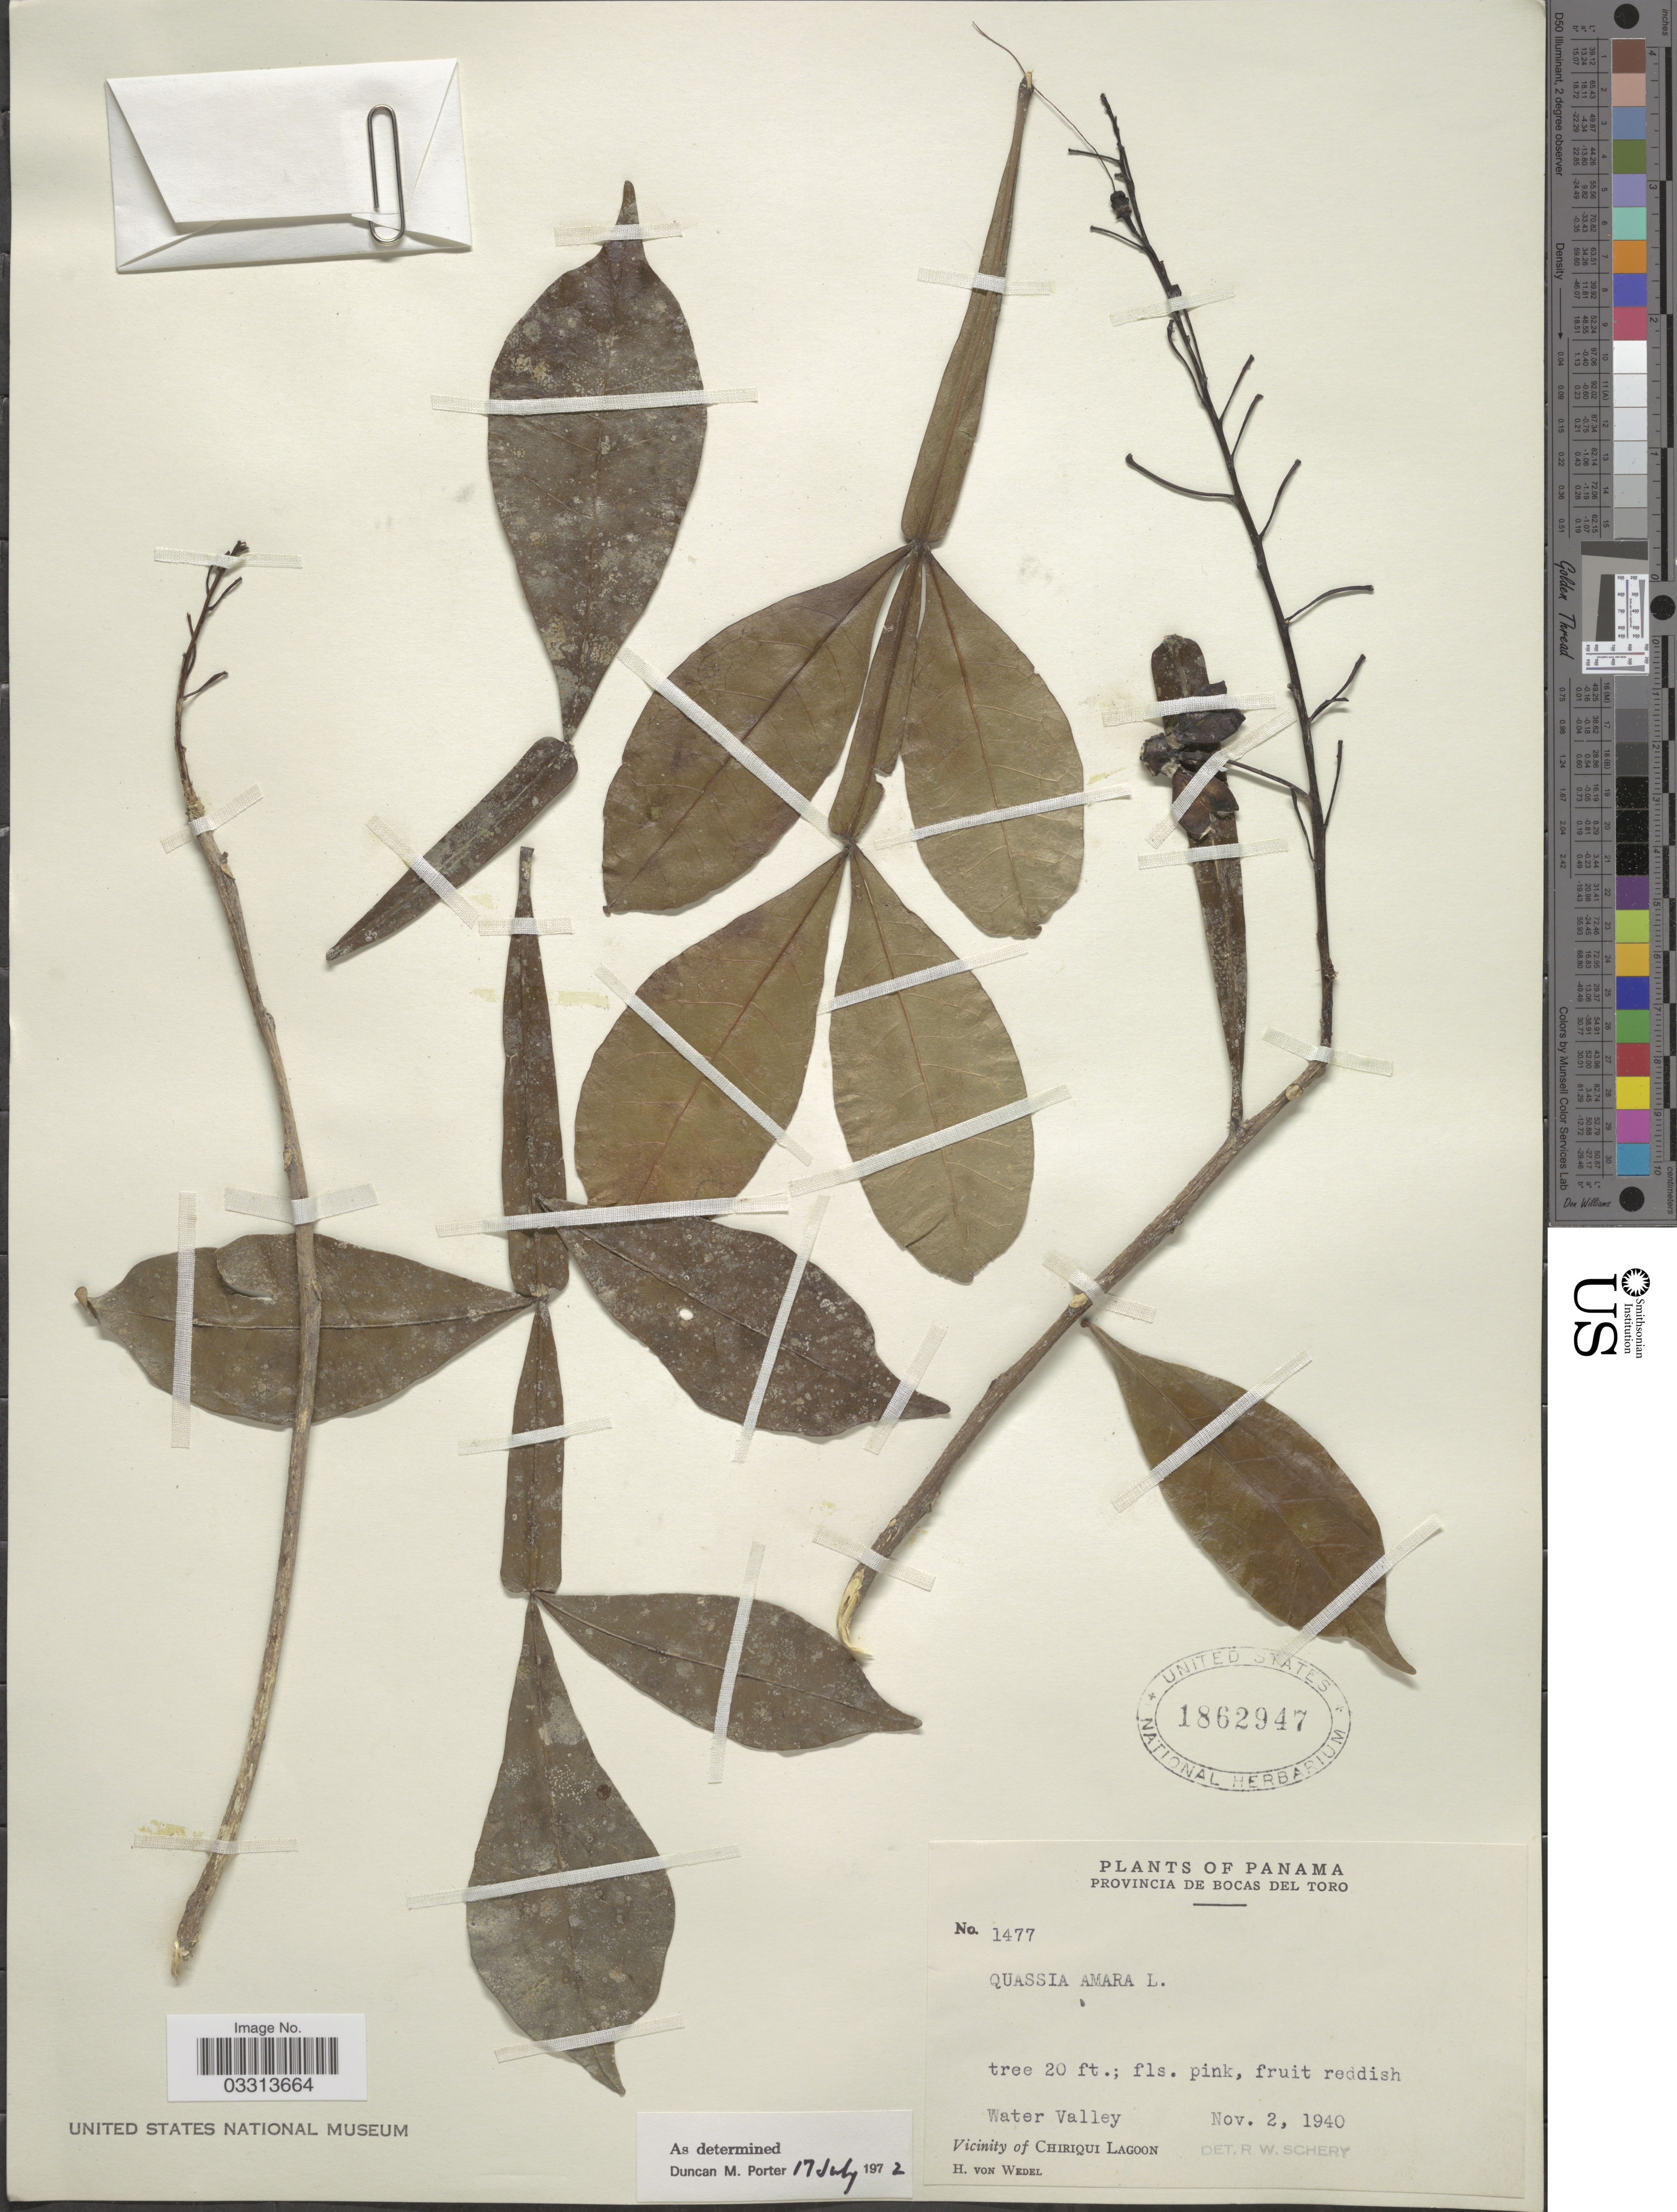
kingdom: Plantae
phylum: Tracheophyta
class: Magnoliopsida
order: Sapindales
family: Simaroubaceae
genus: Quassia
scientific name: Quassia amara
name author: L.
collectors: H. von Wedel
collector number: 1477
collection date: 1940-11-02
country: Panama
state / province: Bocas del Toro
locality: Water Valley, Vicinity of Chiriqui Lagoon.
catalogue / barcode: US 1862947